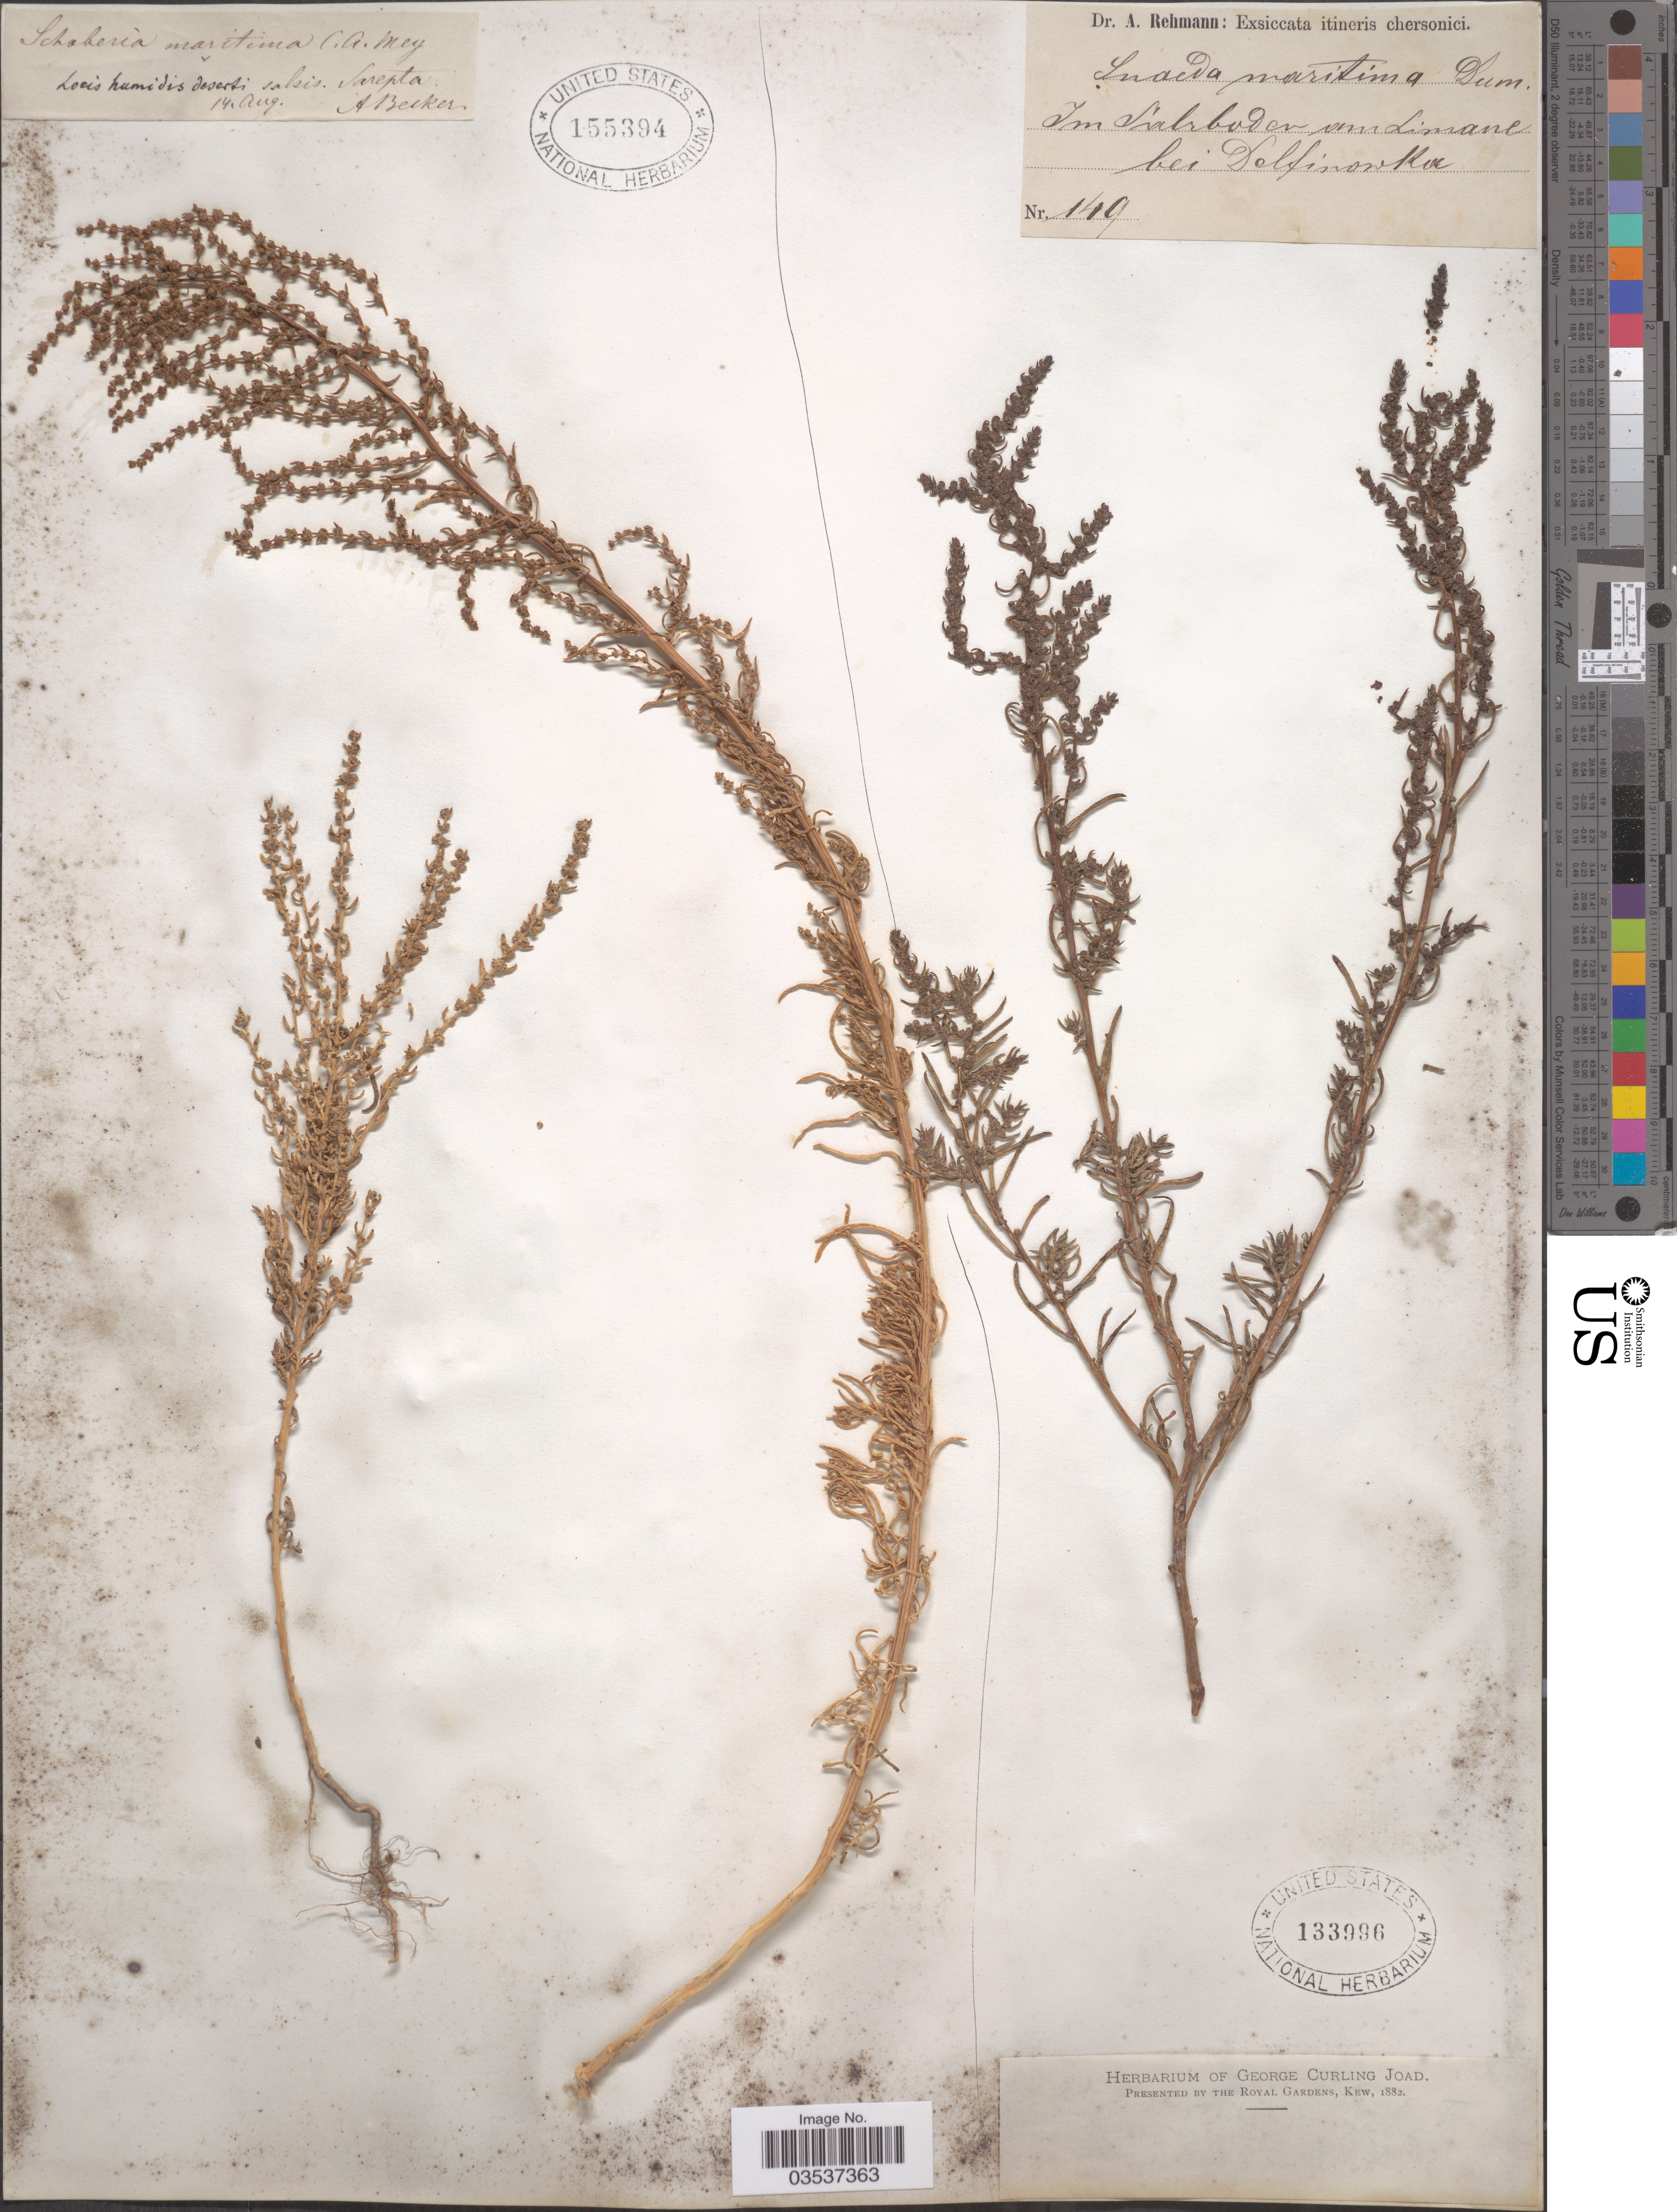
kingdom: Plantae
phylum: Tracheophyta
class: Magnoliopsida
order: Caryophyllales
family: Amaranthaceae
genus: Suaeda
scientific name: Suaeda maritima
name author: (L.) Dumort.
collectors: A. Rehmann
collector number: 149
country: Ukraine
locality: Itineris chersonici. Im Salzboden am Limane bei Delfinowka. [interpreted]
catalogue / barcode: US 133996-2